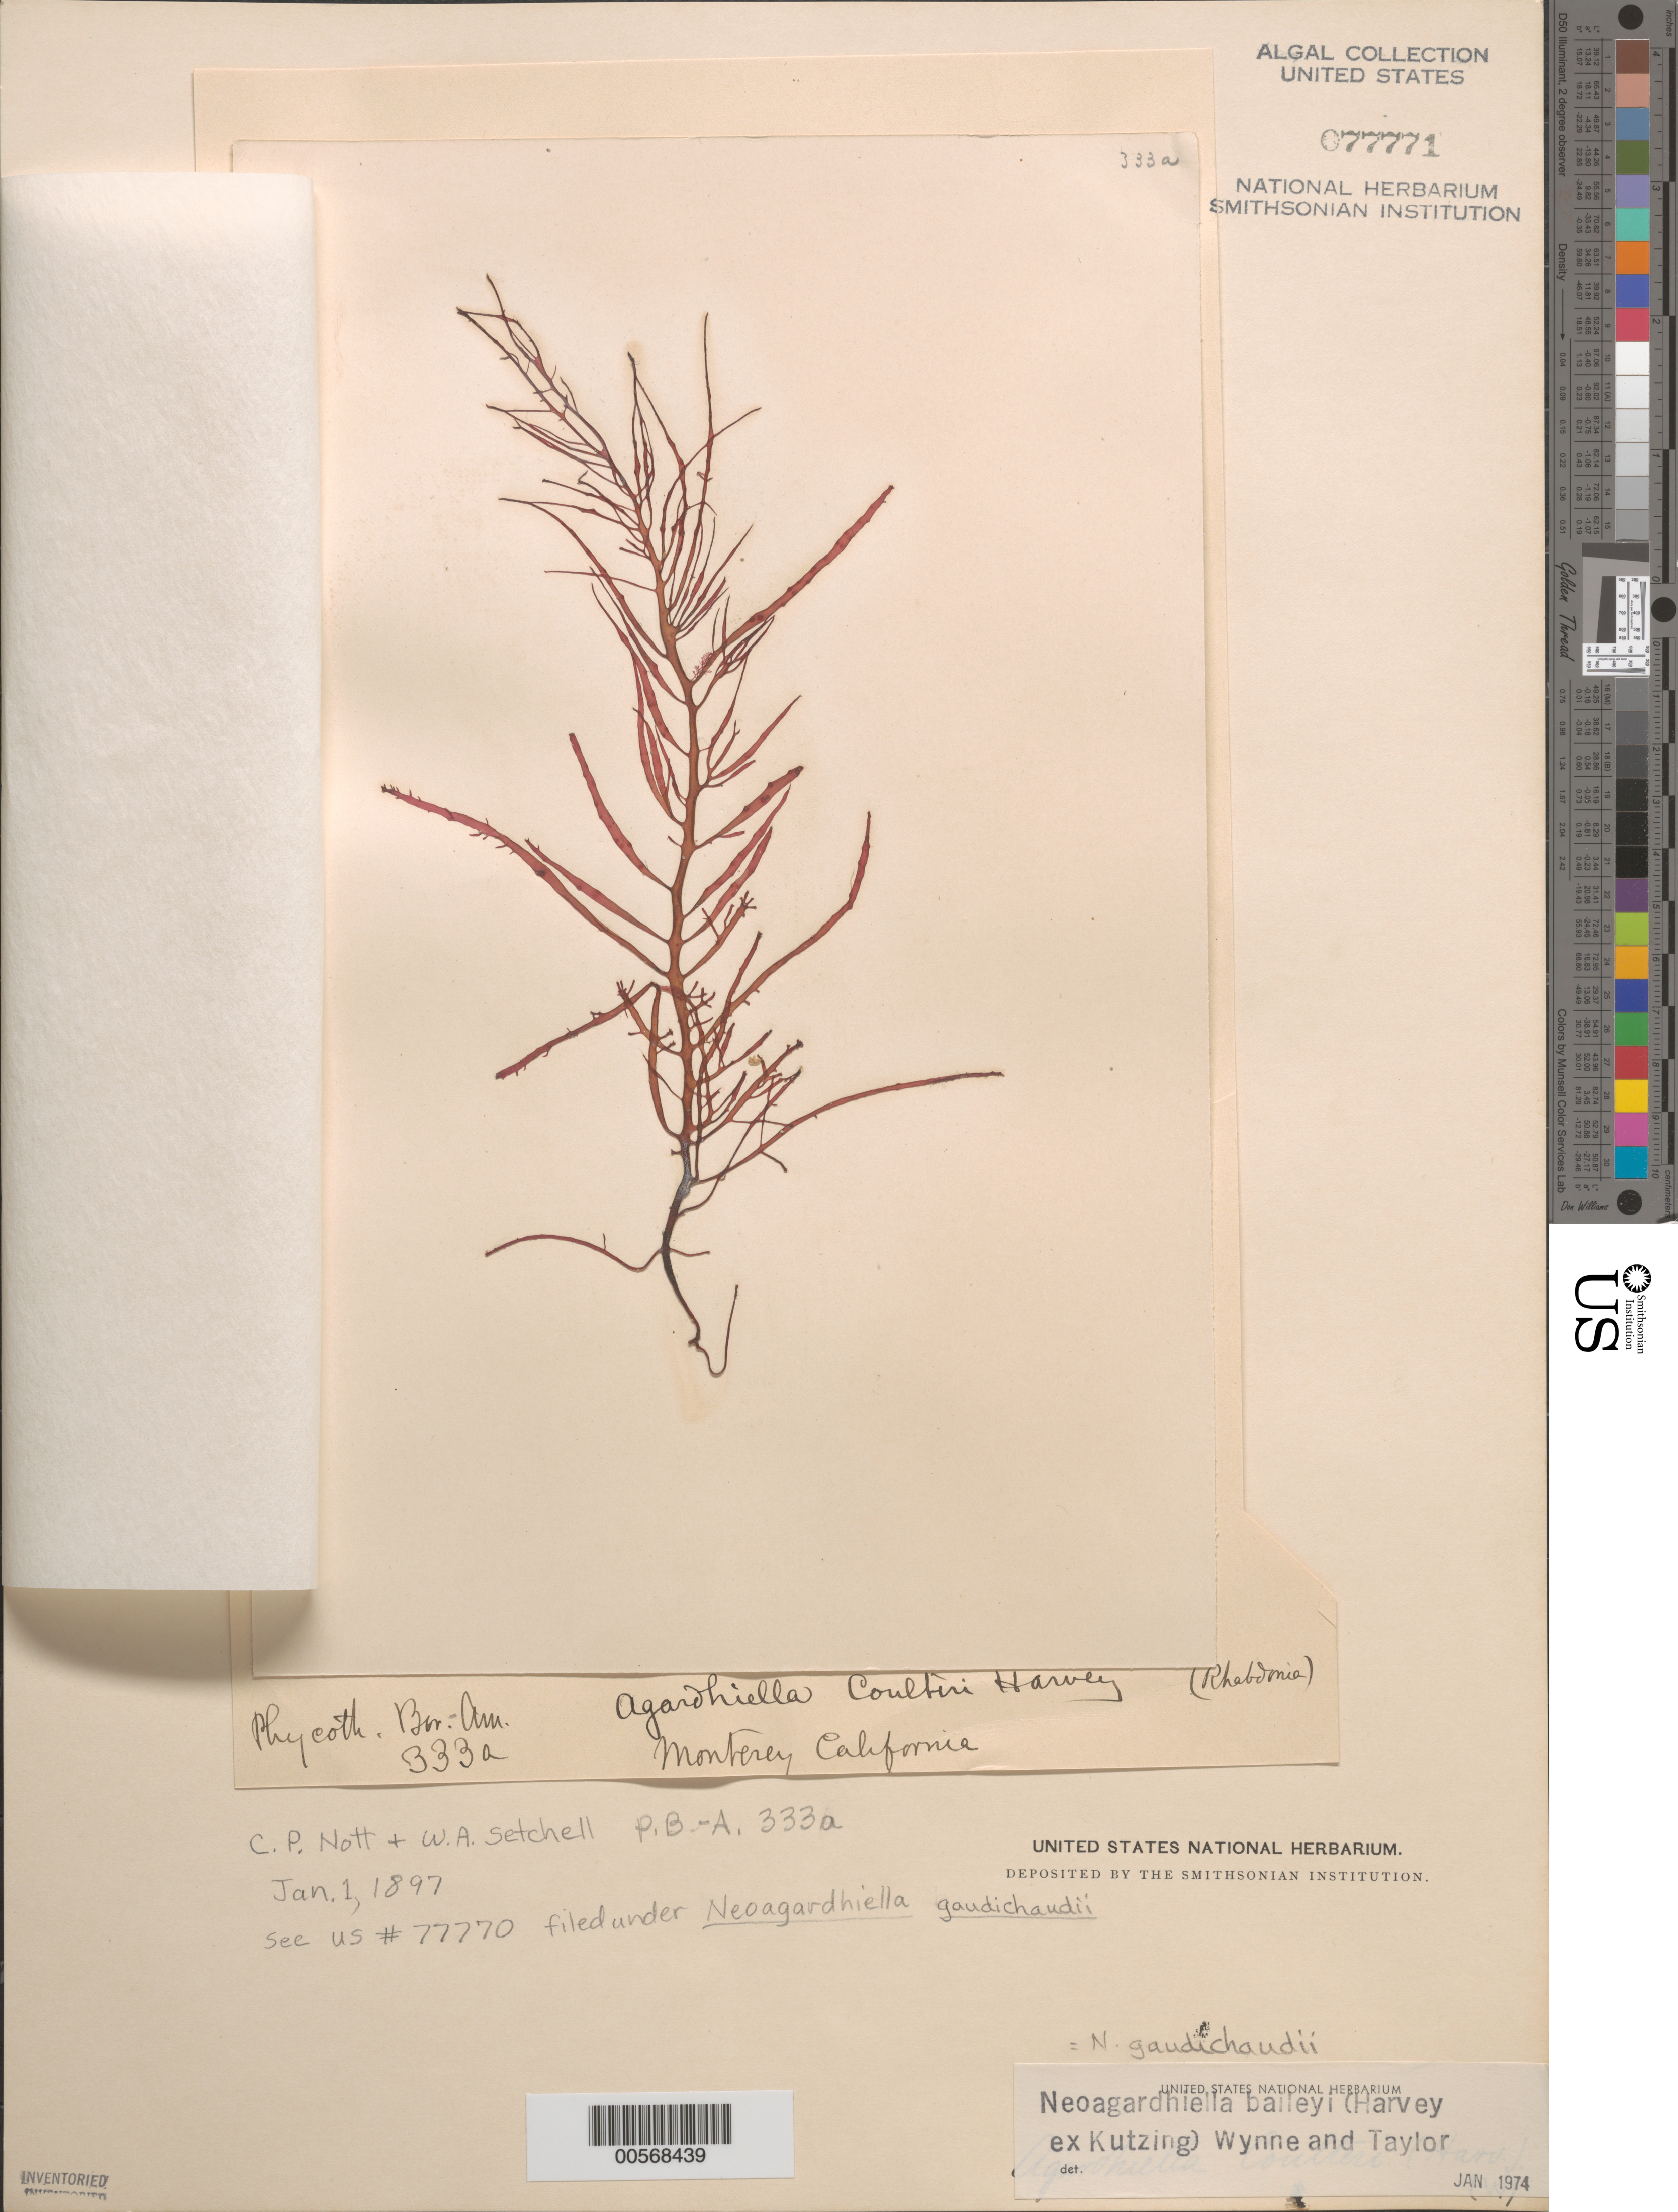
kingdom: Plantae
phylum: Rhodophyta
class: Florideophyceae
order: Gigartinales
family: Solieriaceae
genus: Sarcodiotheca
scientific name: Sarcodiotheca gaudichaudii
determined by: Algae name updating Project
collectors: C. Nott & W. Setchell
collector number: PB-A 333a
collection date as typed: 01 Jan 1897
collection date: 1897-01-01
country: United States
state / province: California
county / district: Monterey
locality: Monterey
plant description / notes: Collins, Holden & Setchell, Phycotheca Boreali-Americana, as Agardhiella coulteri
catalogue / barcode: US 77771